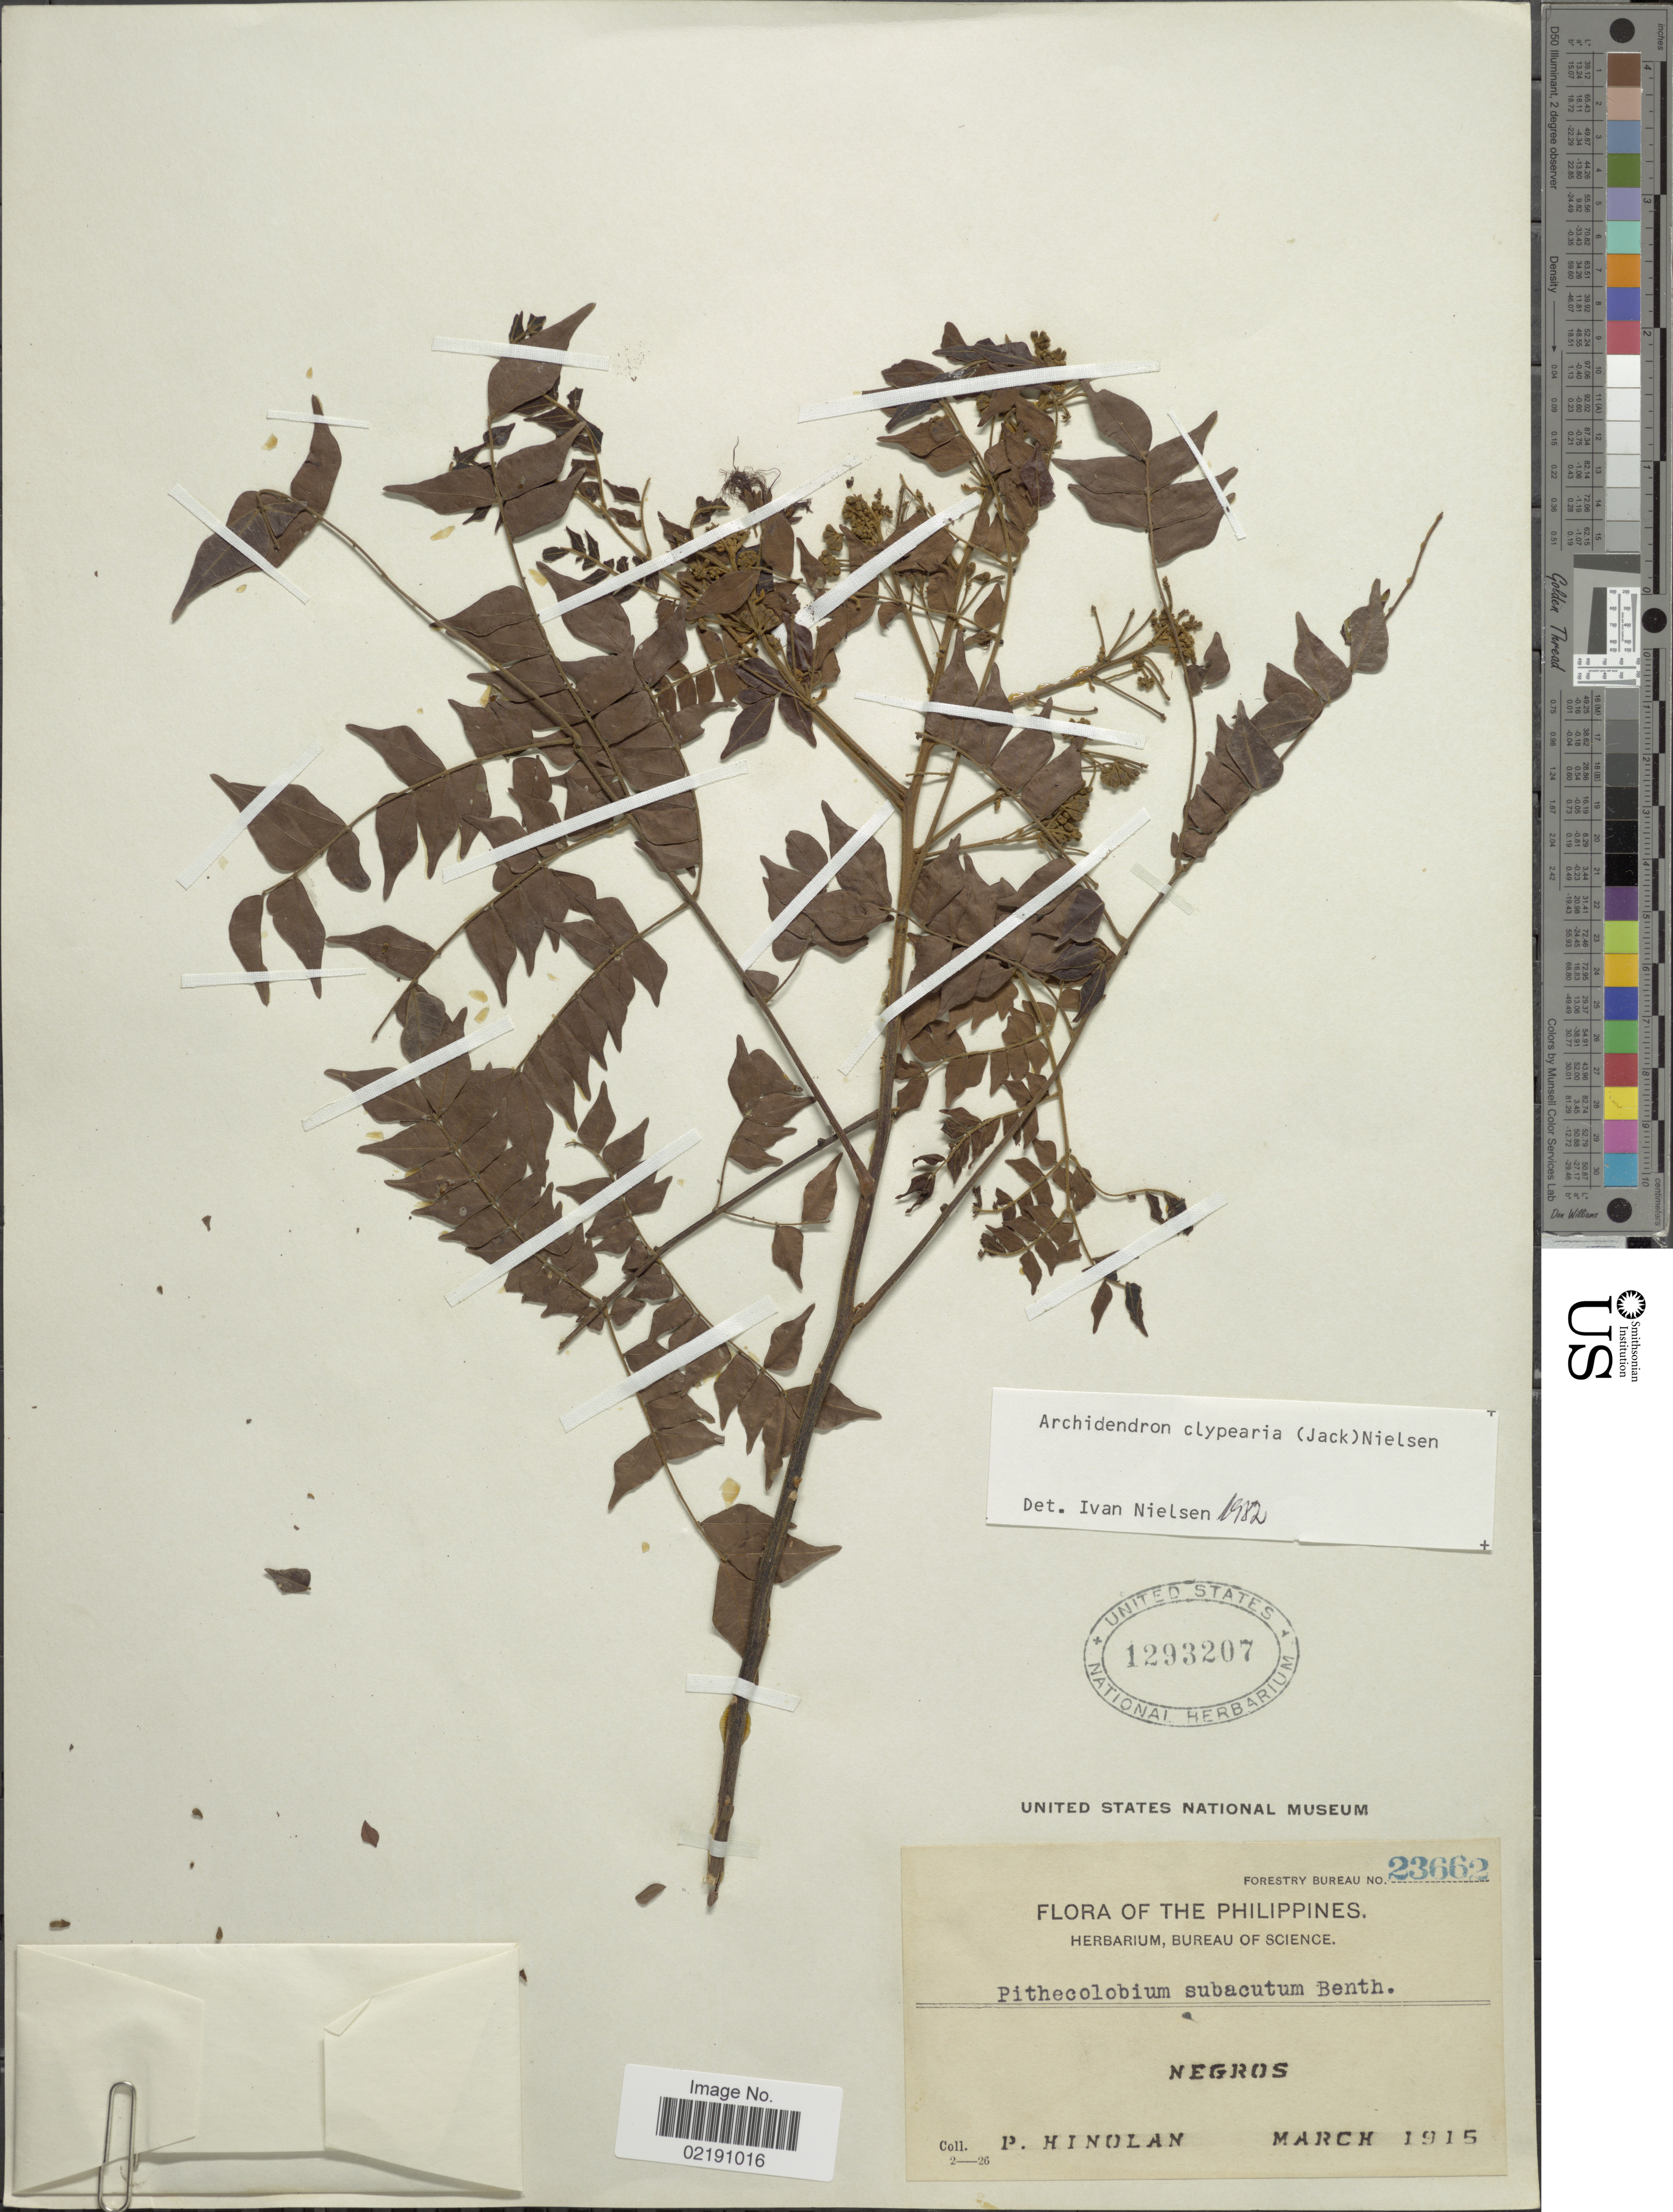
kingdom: Plantae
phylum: Tracheophyta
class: Magnoliopsida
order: Fabales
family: Fabaceae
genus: Archidendron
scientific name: Archidendron clypearia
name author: (Jack) I.C. Nielsen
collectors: P. Hinolan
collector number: Forestry Bureau 23662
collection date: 1915-03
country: Philippines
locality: Negros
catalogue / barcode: US 1293207